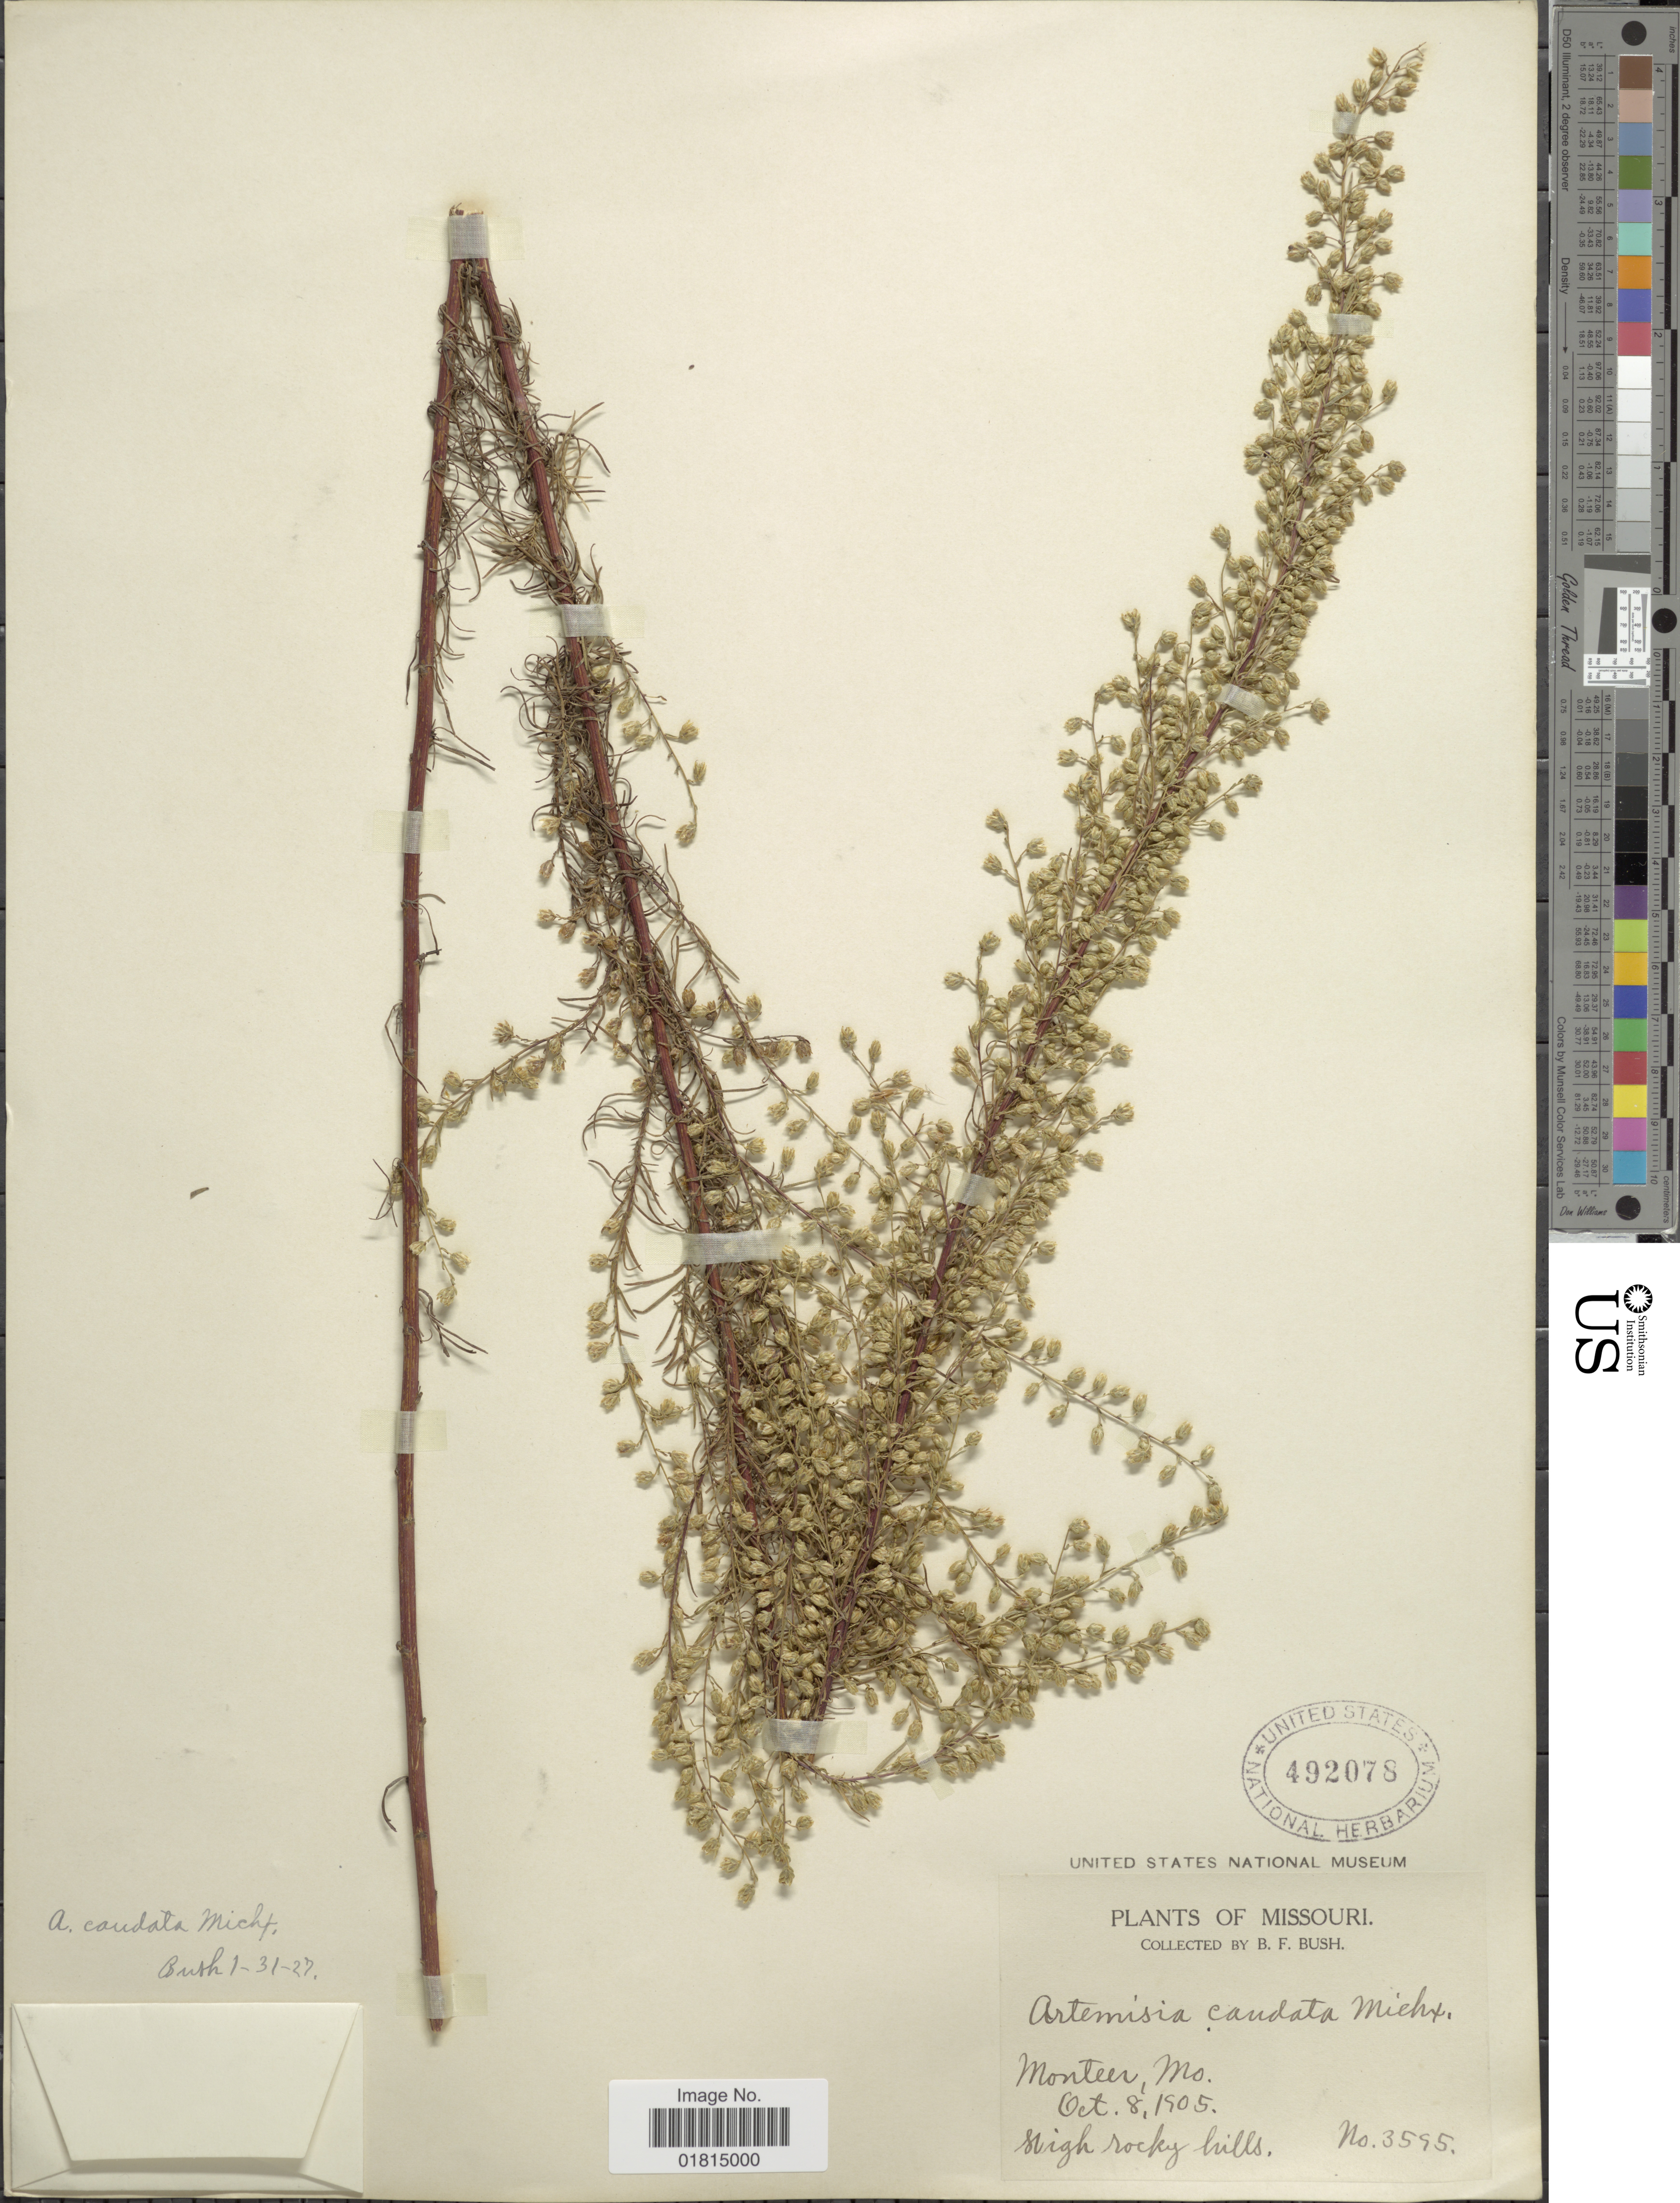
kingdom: Plantae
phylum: Tracheophyta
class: Magnoliopsida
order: Asterales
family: Asteraceae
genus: Artemisia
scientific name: Artemisia caudata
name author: Michx.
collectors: B. F. Bush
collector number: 3595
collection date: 1905-10-08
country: United States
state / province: Missouri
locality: Monteer, Mo.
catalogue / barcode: US 492078